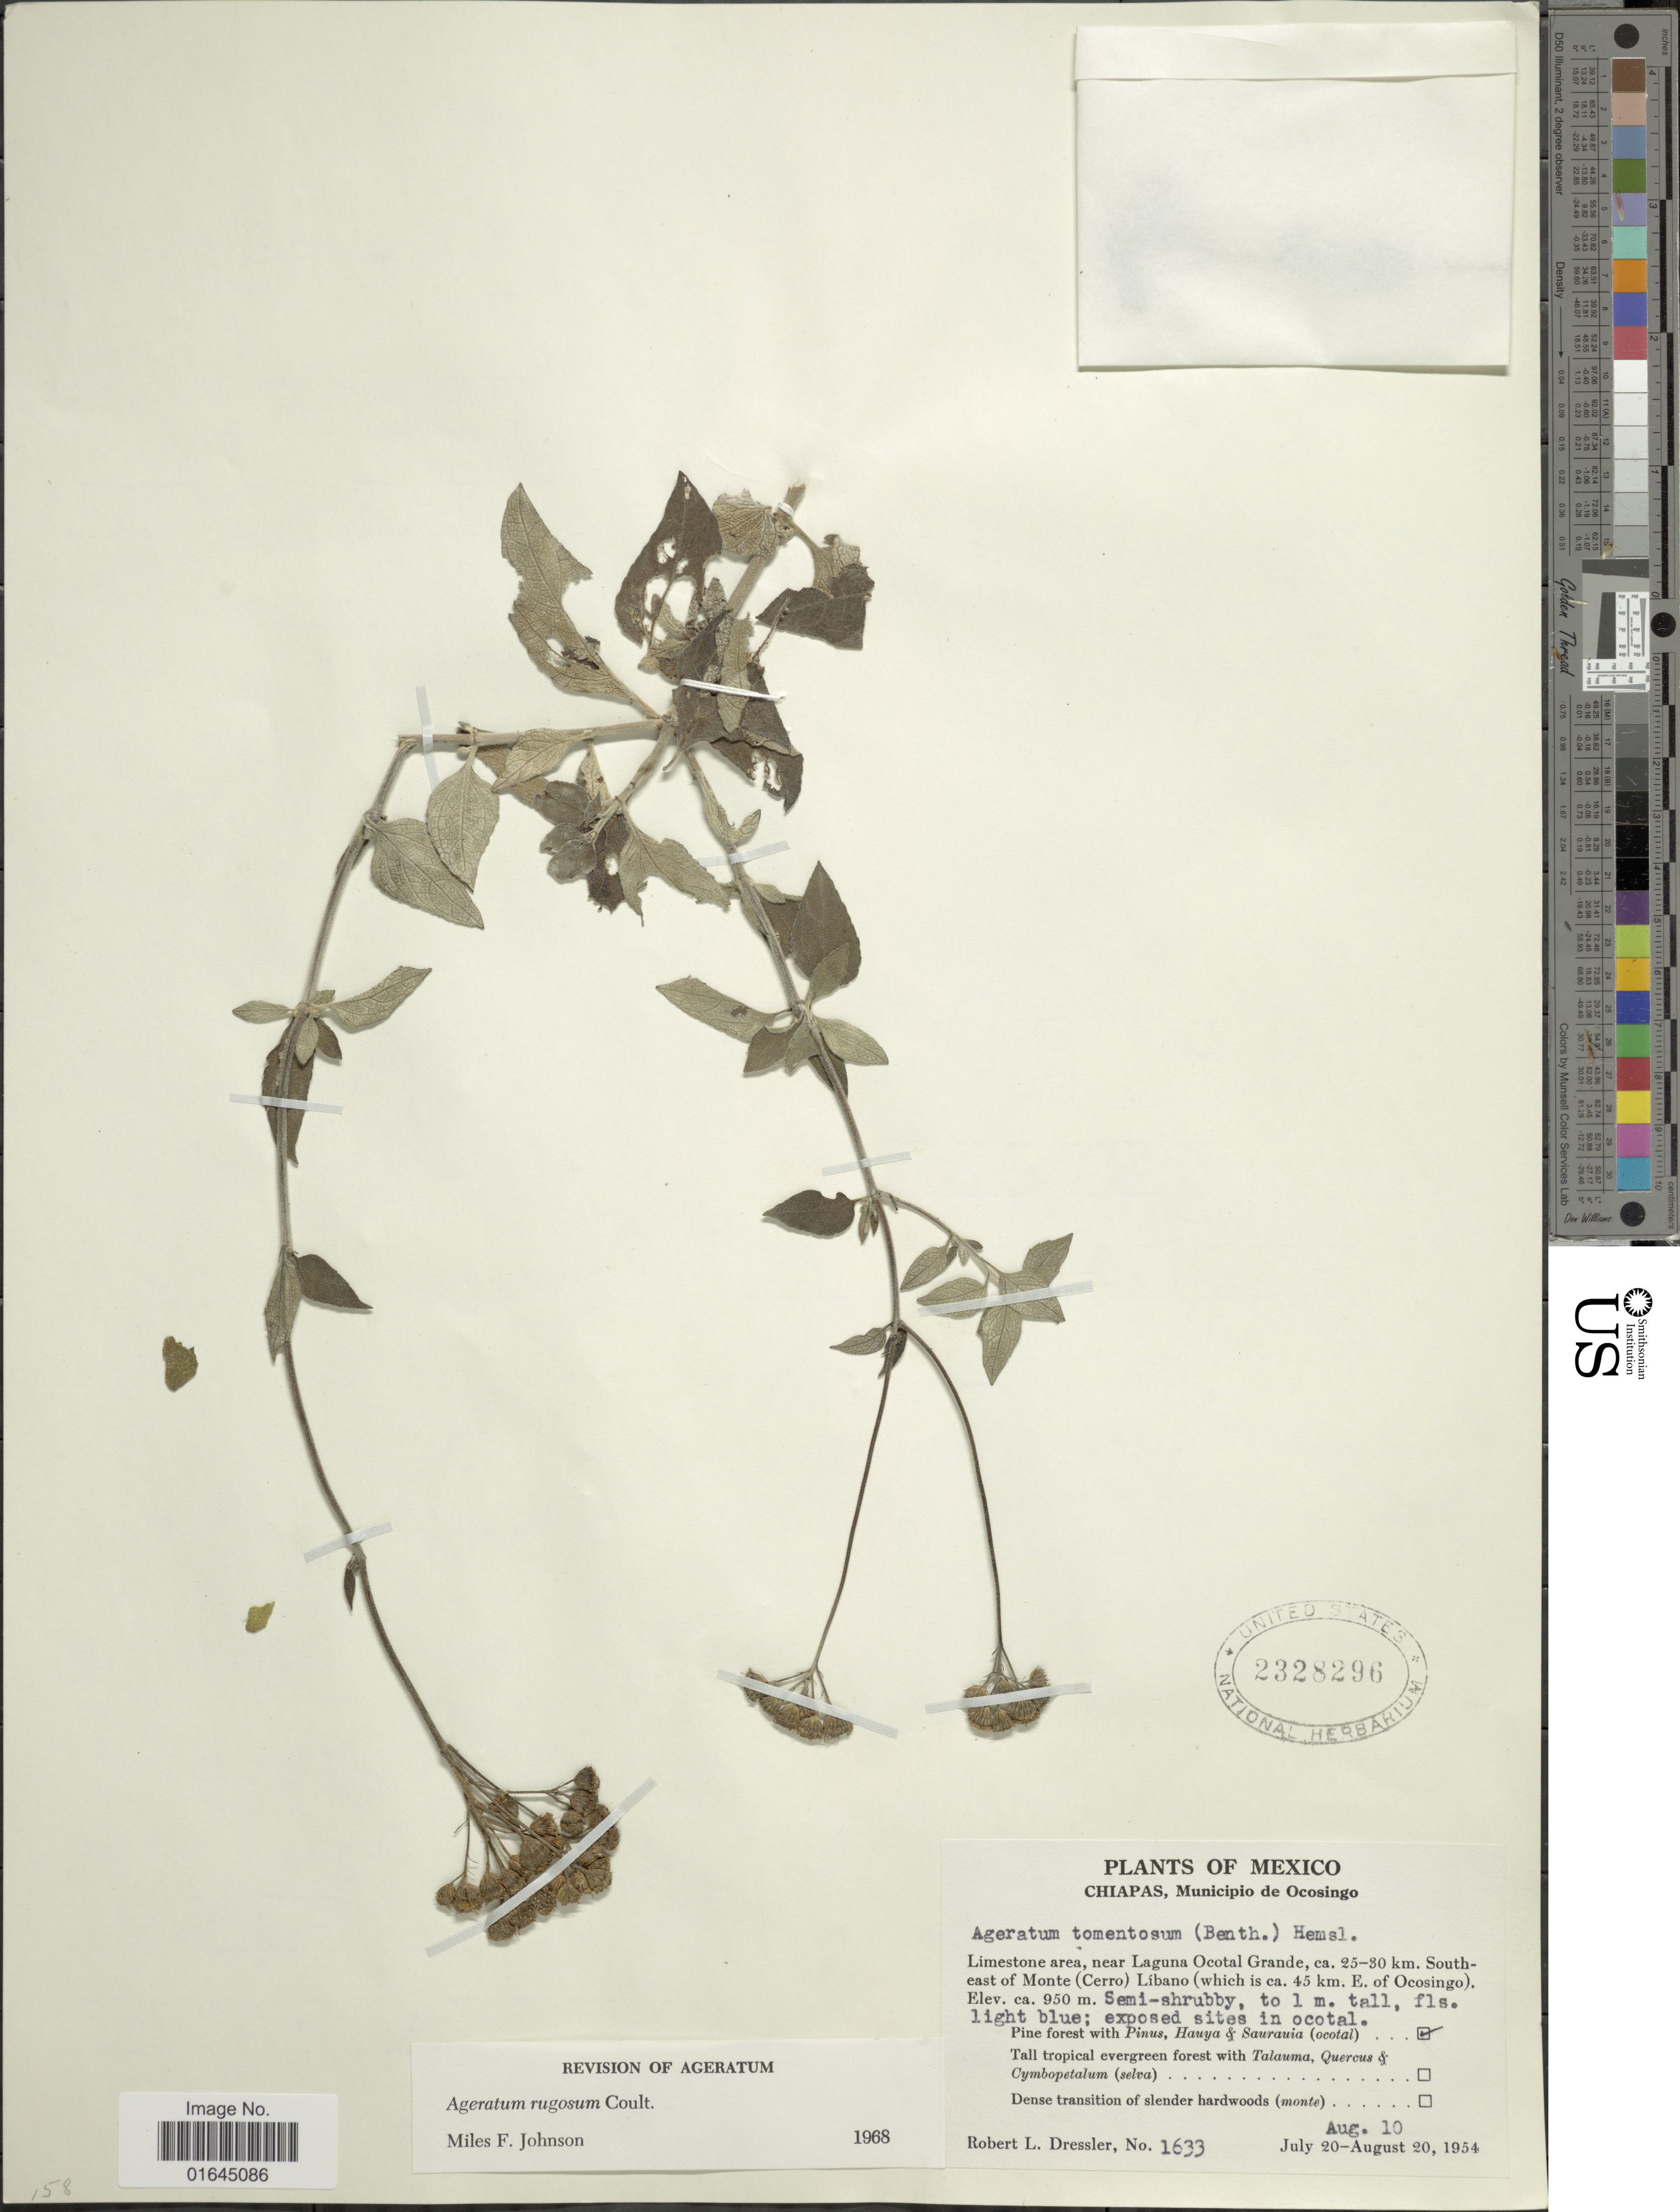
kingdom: Plantae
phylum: Tracheophyta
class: Magnoliopsida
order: Asterales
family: Asteraceae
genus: Ageratum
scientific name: Ageratum tomentosum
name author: (Benth.) Hemsl.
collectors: R. Dressler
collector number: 1633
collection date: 1954-07-20/1954-08-20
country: Mexico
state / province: Chiapas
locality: Municipio de Ocosingo, Limestone area, near Laguna Ocotal Grande, ca. 25-30 km. Southeast of Monte (Cerro) Lïbano (which is ca. 45 km. E. of Ocosingo).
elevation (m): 950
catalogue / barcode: US 2328296